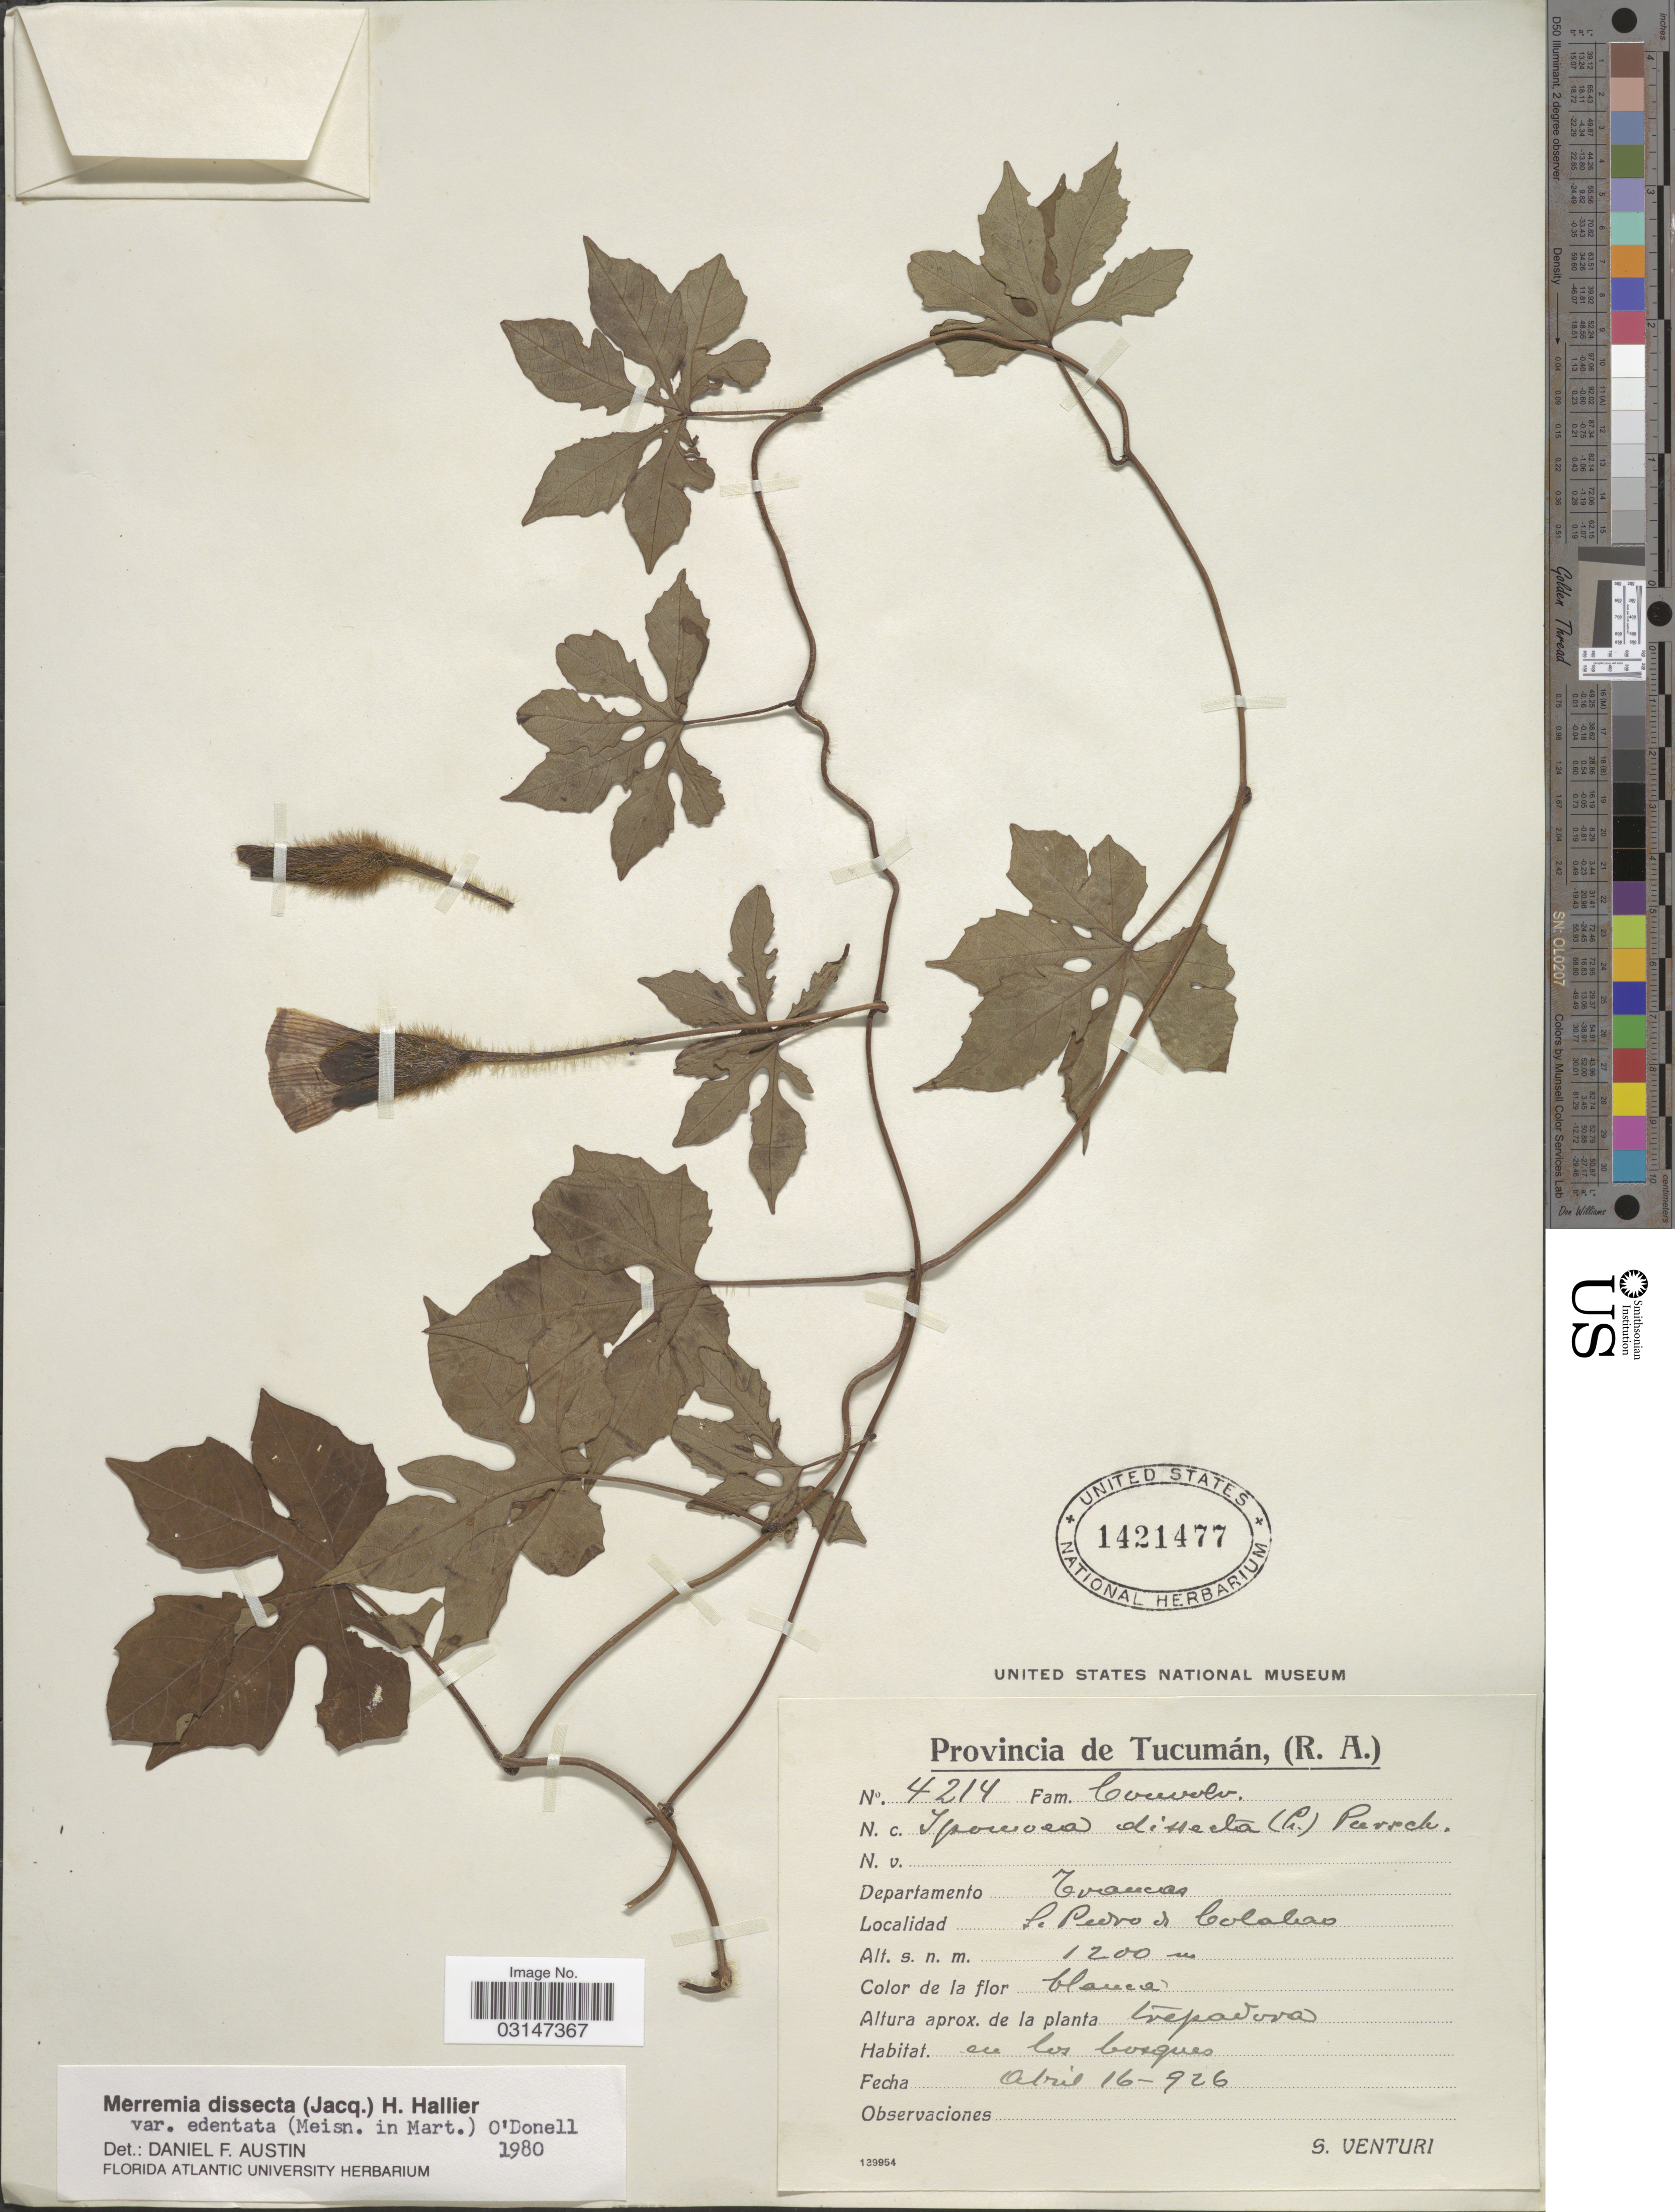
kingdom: Plantae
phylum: Tracheophyta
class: Magnoliopsida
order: Solanales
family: Convolvulaceae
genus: Distimake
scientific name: Distimake dissectus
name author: (Jacq.) A. R. Simões & Staples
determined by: Strong, Mark T., (BOT), Smithsonian Institution - National Museum of Natural History (UNITED STATES)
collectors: S. Venturi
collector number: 4214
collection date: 1926-04-16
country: Argentina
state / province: Tucuman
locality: Departamento Trancas, S. Pedro de Colalao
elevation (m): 1200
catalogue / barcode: US 1421477